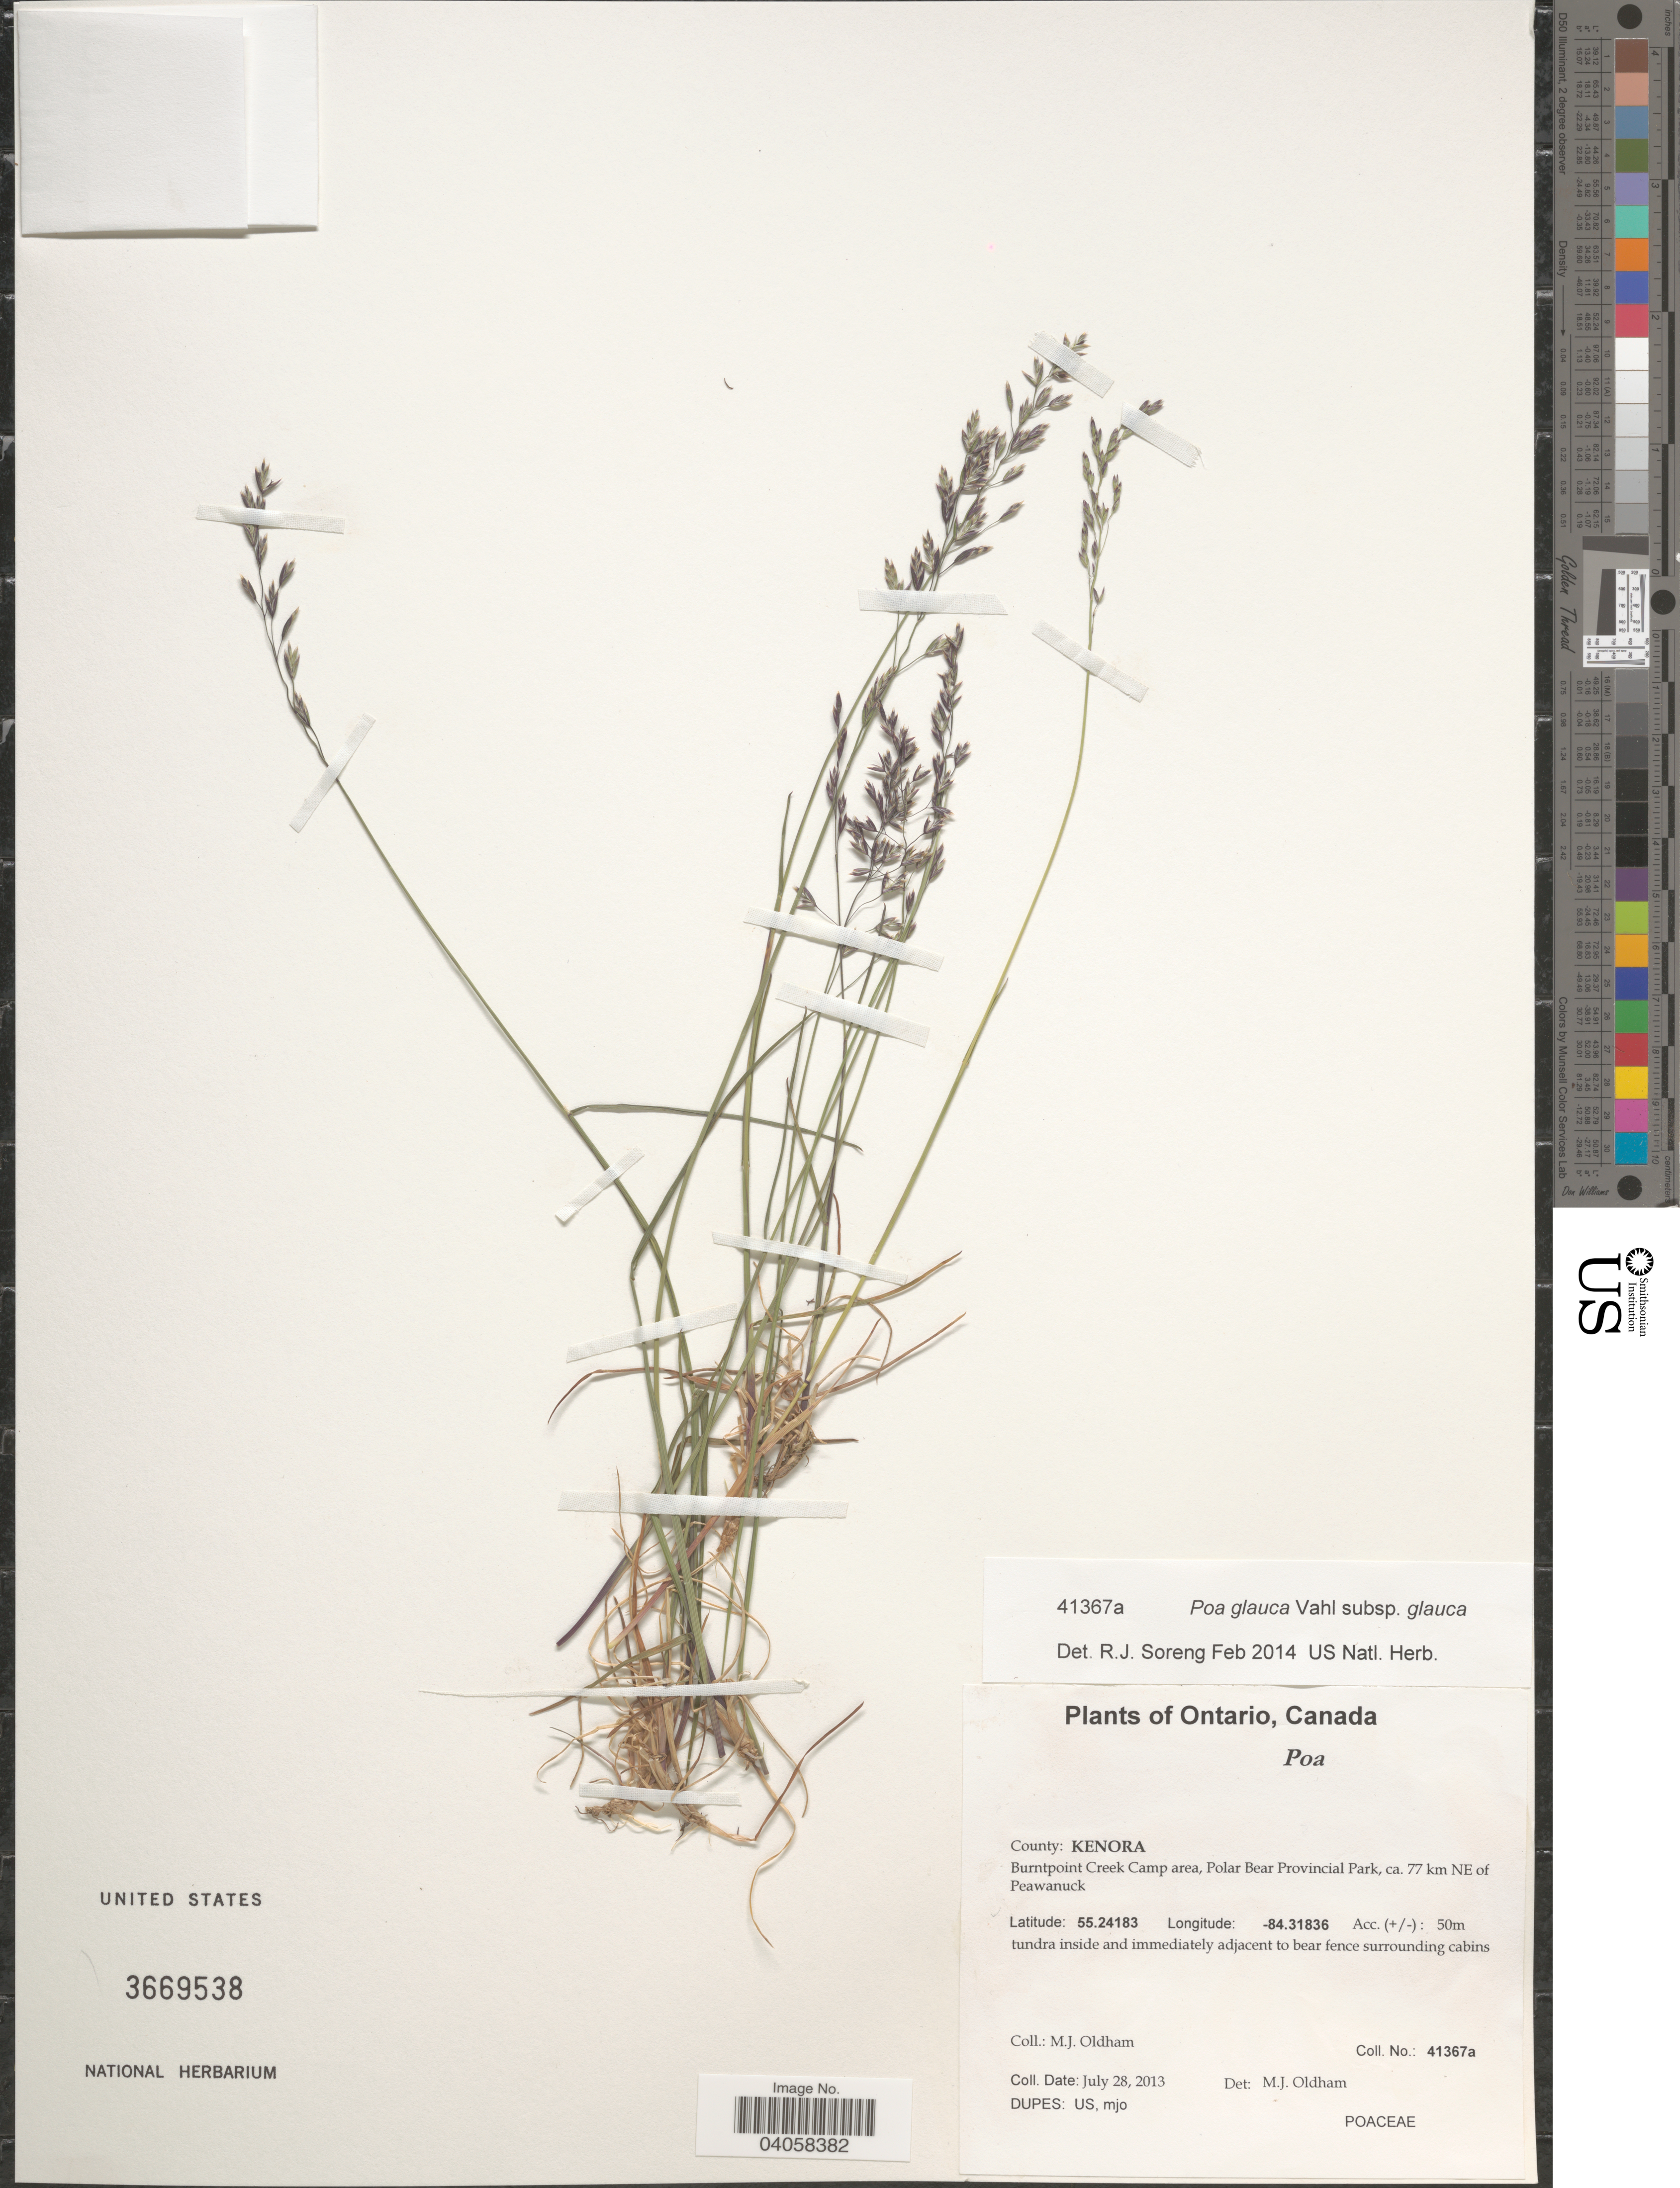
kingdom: Plantae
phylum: Tracheophyta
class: Liliopsida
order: Poales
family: Poaceae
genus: Poa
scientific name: Poa glauca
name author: Vahl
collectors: M. Oldham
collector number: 41367a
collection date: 2013-07-28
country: Canada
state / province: Ontario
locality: County: Kenora. Burntpoint Creek Camp area, Polar Bear Provincial Park, ca. 77 km NE of Peawanuck. Tundra inside and immediately adjacent to bear fence surrounding cabins.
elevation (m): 50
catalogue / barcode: US 3669538